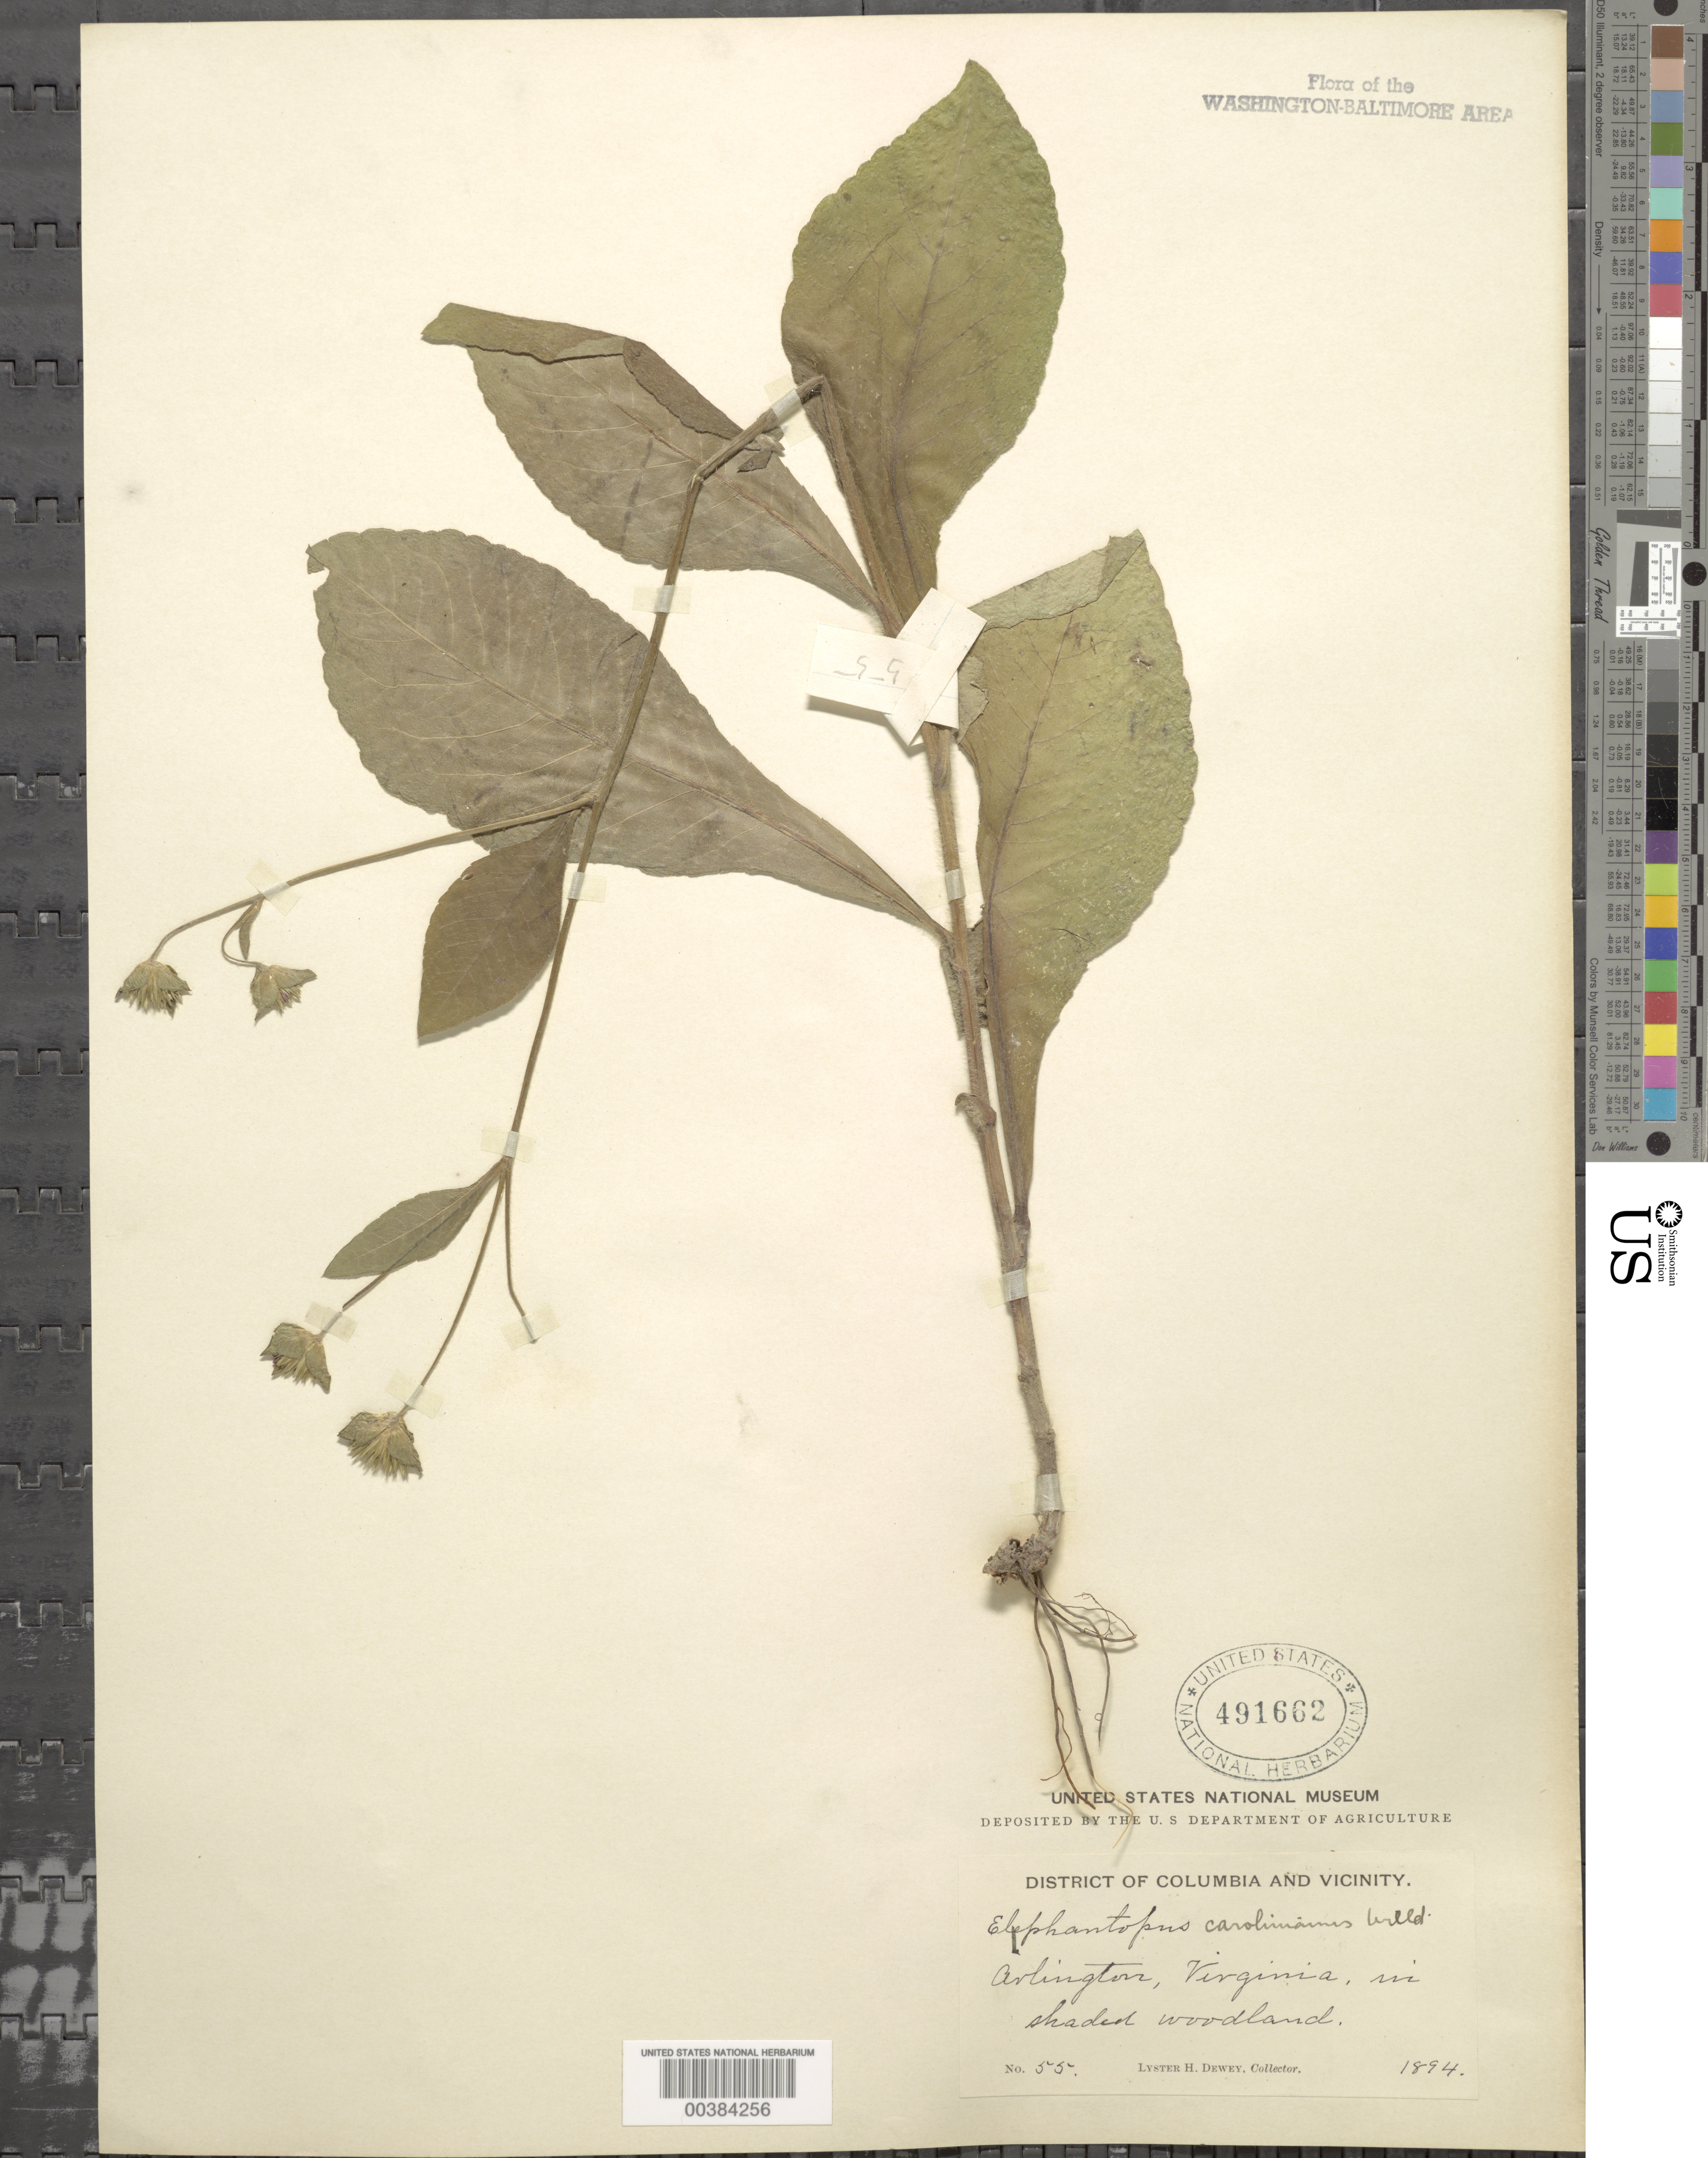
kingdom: Plantae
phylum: Tracheophyta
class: Magnoliopsida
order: Asterales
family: Asteraceae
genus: Elephantopus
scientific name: Elephantopus carolinianus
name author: Raeusch.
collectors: L. H. Dewey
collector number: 55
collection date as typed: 1894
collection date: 1894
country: United States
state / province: Virginia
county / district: Arlington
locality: Arlington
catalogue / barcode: US 491662